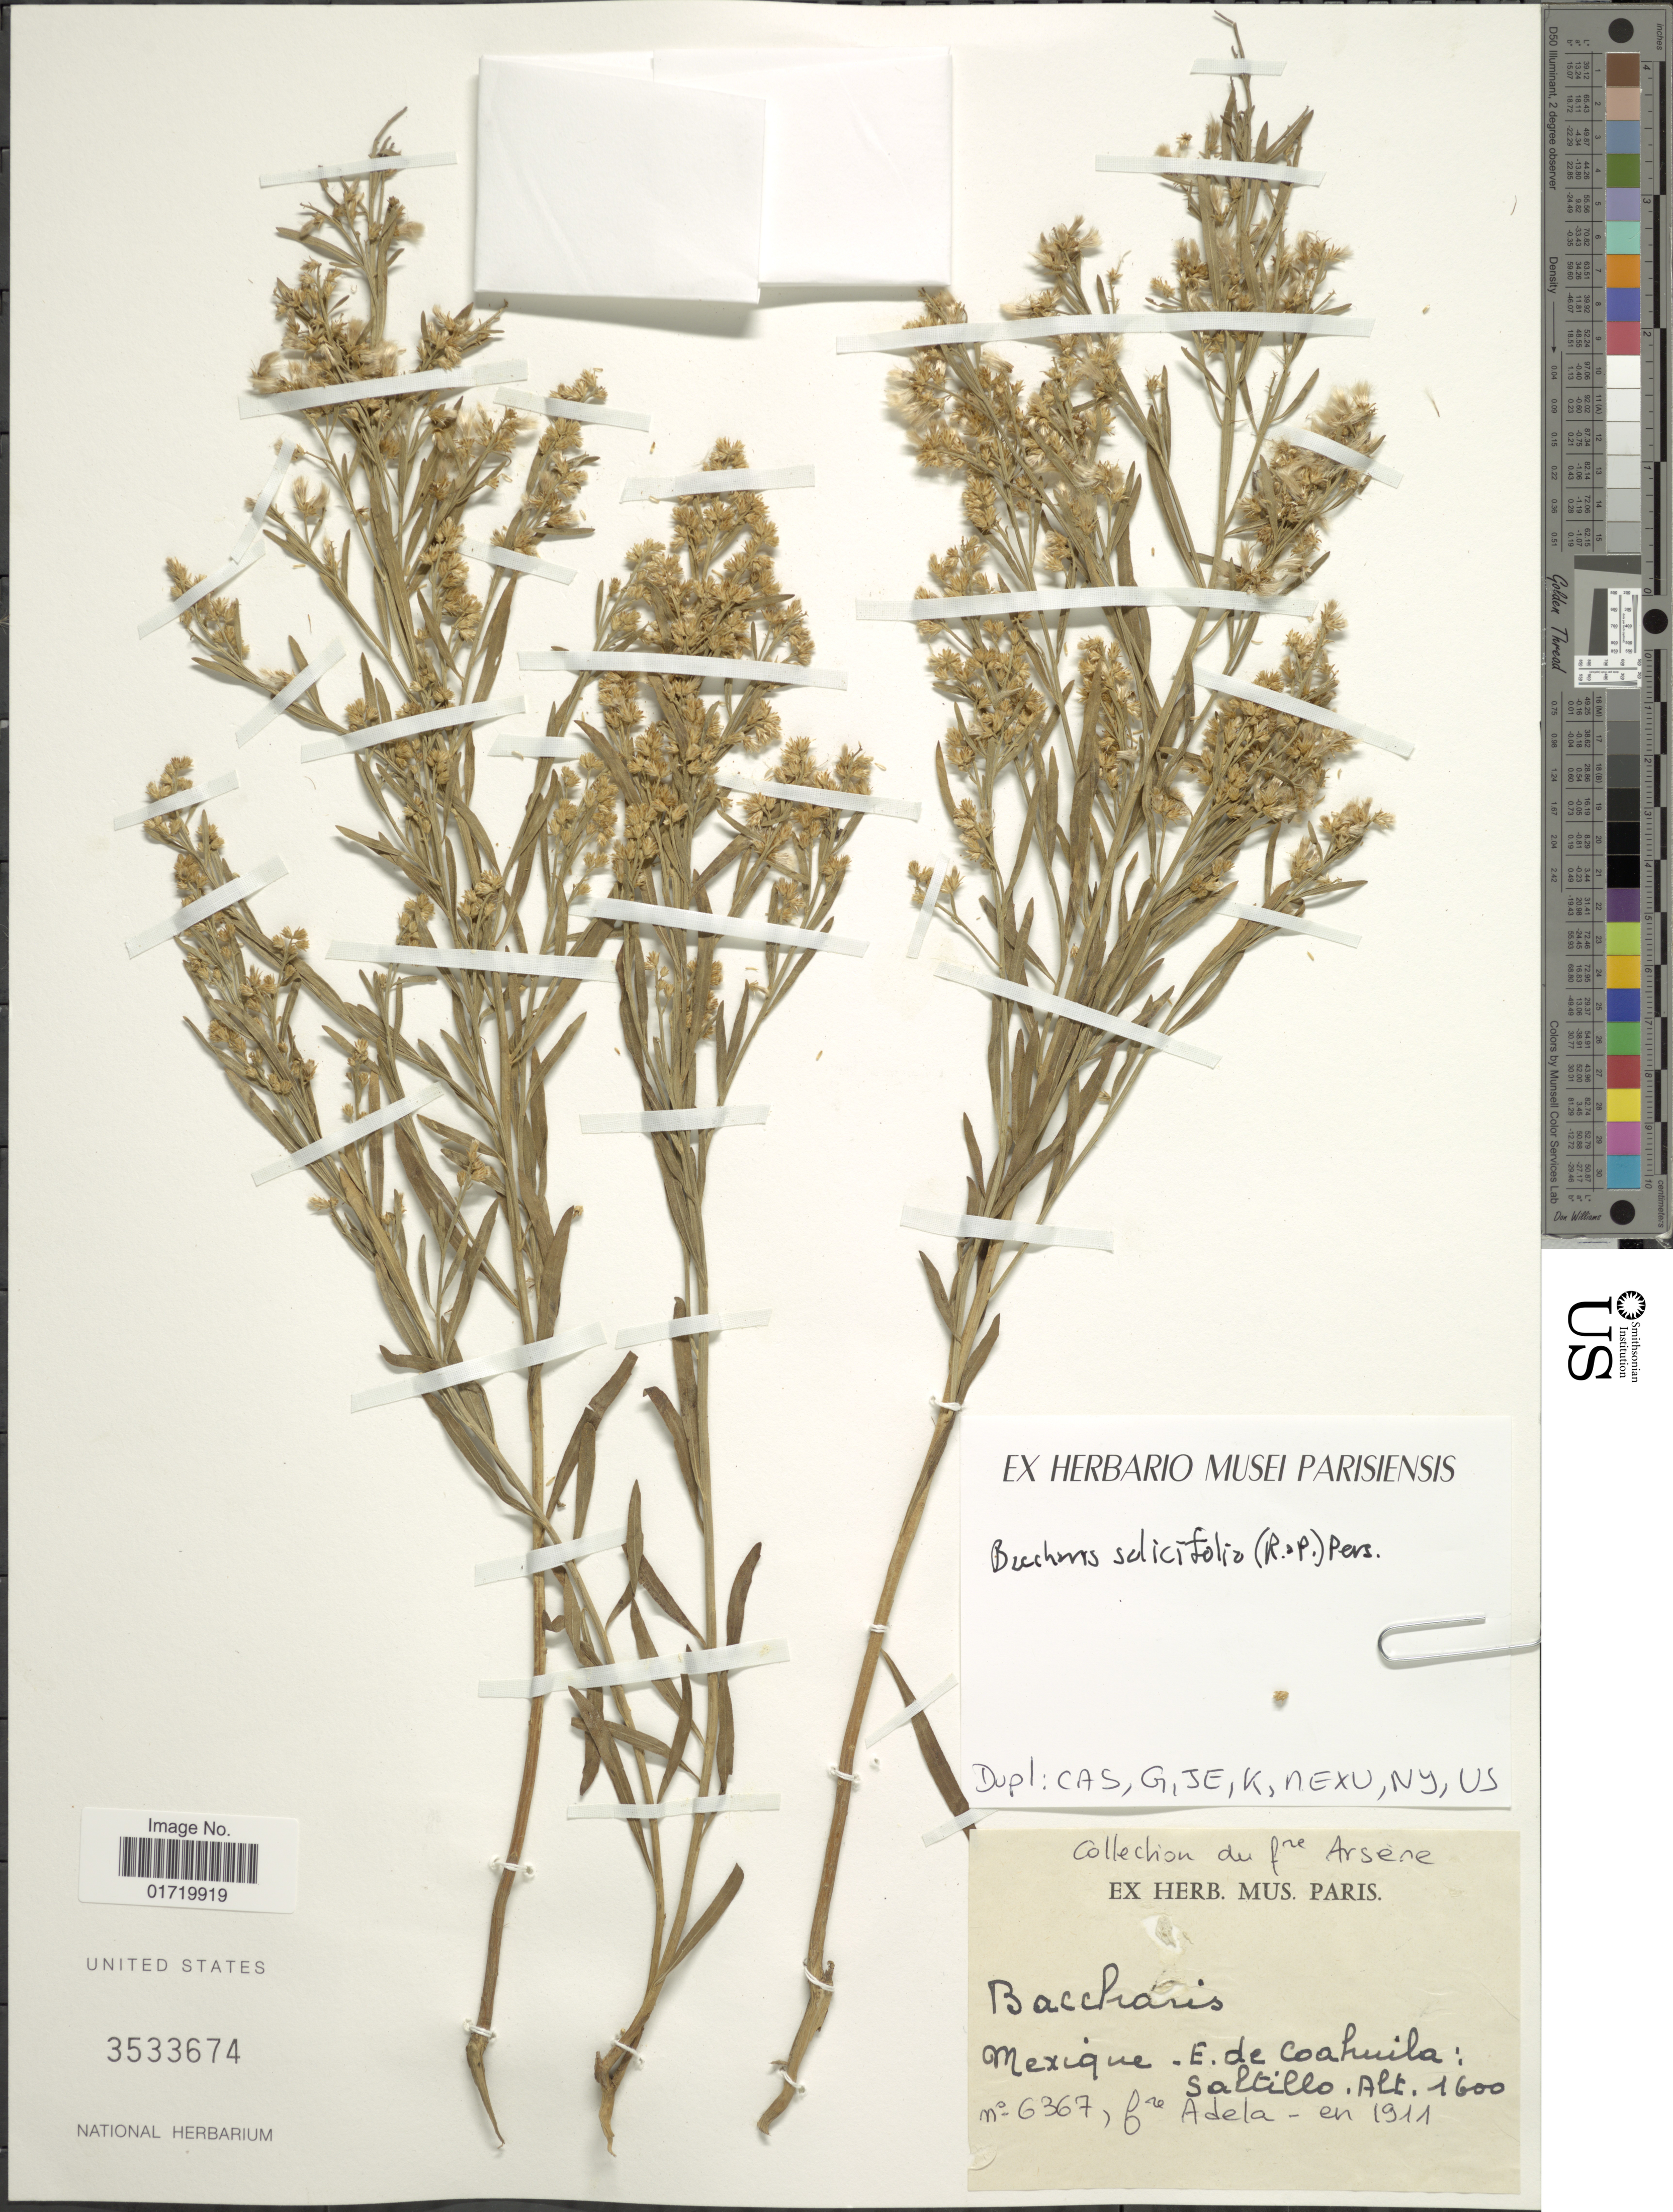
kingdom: Plantae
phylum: Tracheophyta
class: Magnoliopsida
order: Asterales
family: Asteraceae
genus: Baccharis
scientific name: Baccharis salicifolia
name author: (Ruiz & Pav.) Pers.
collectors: F. Adela & Bro. G. Arsène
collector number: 6367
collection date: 1911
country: Mexico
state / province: Coahuila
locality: Mexique, E. de Coahuila, Saltillo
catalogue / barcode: US 3533674